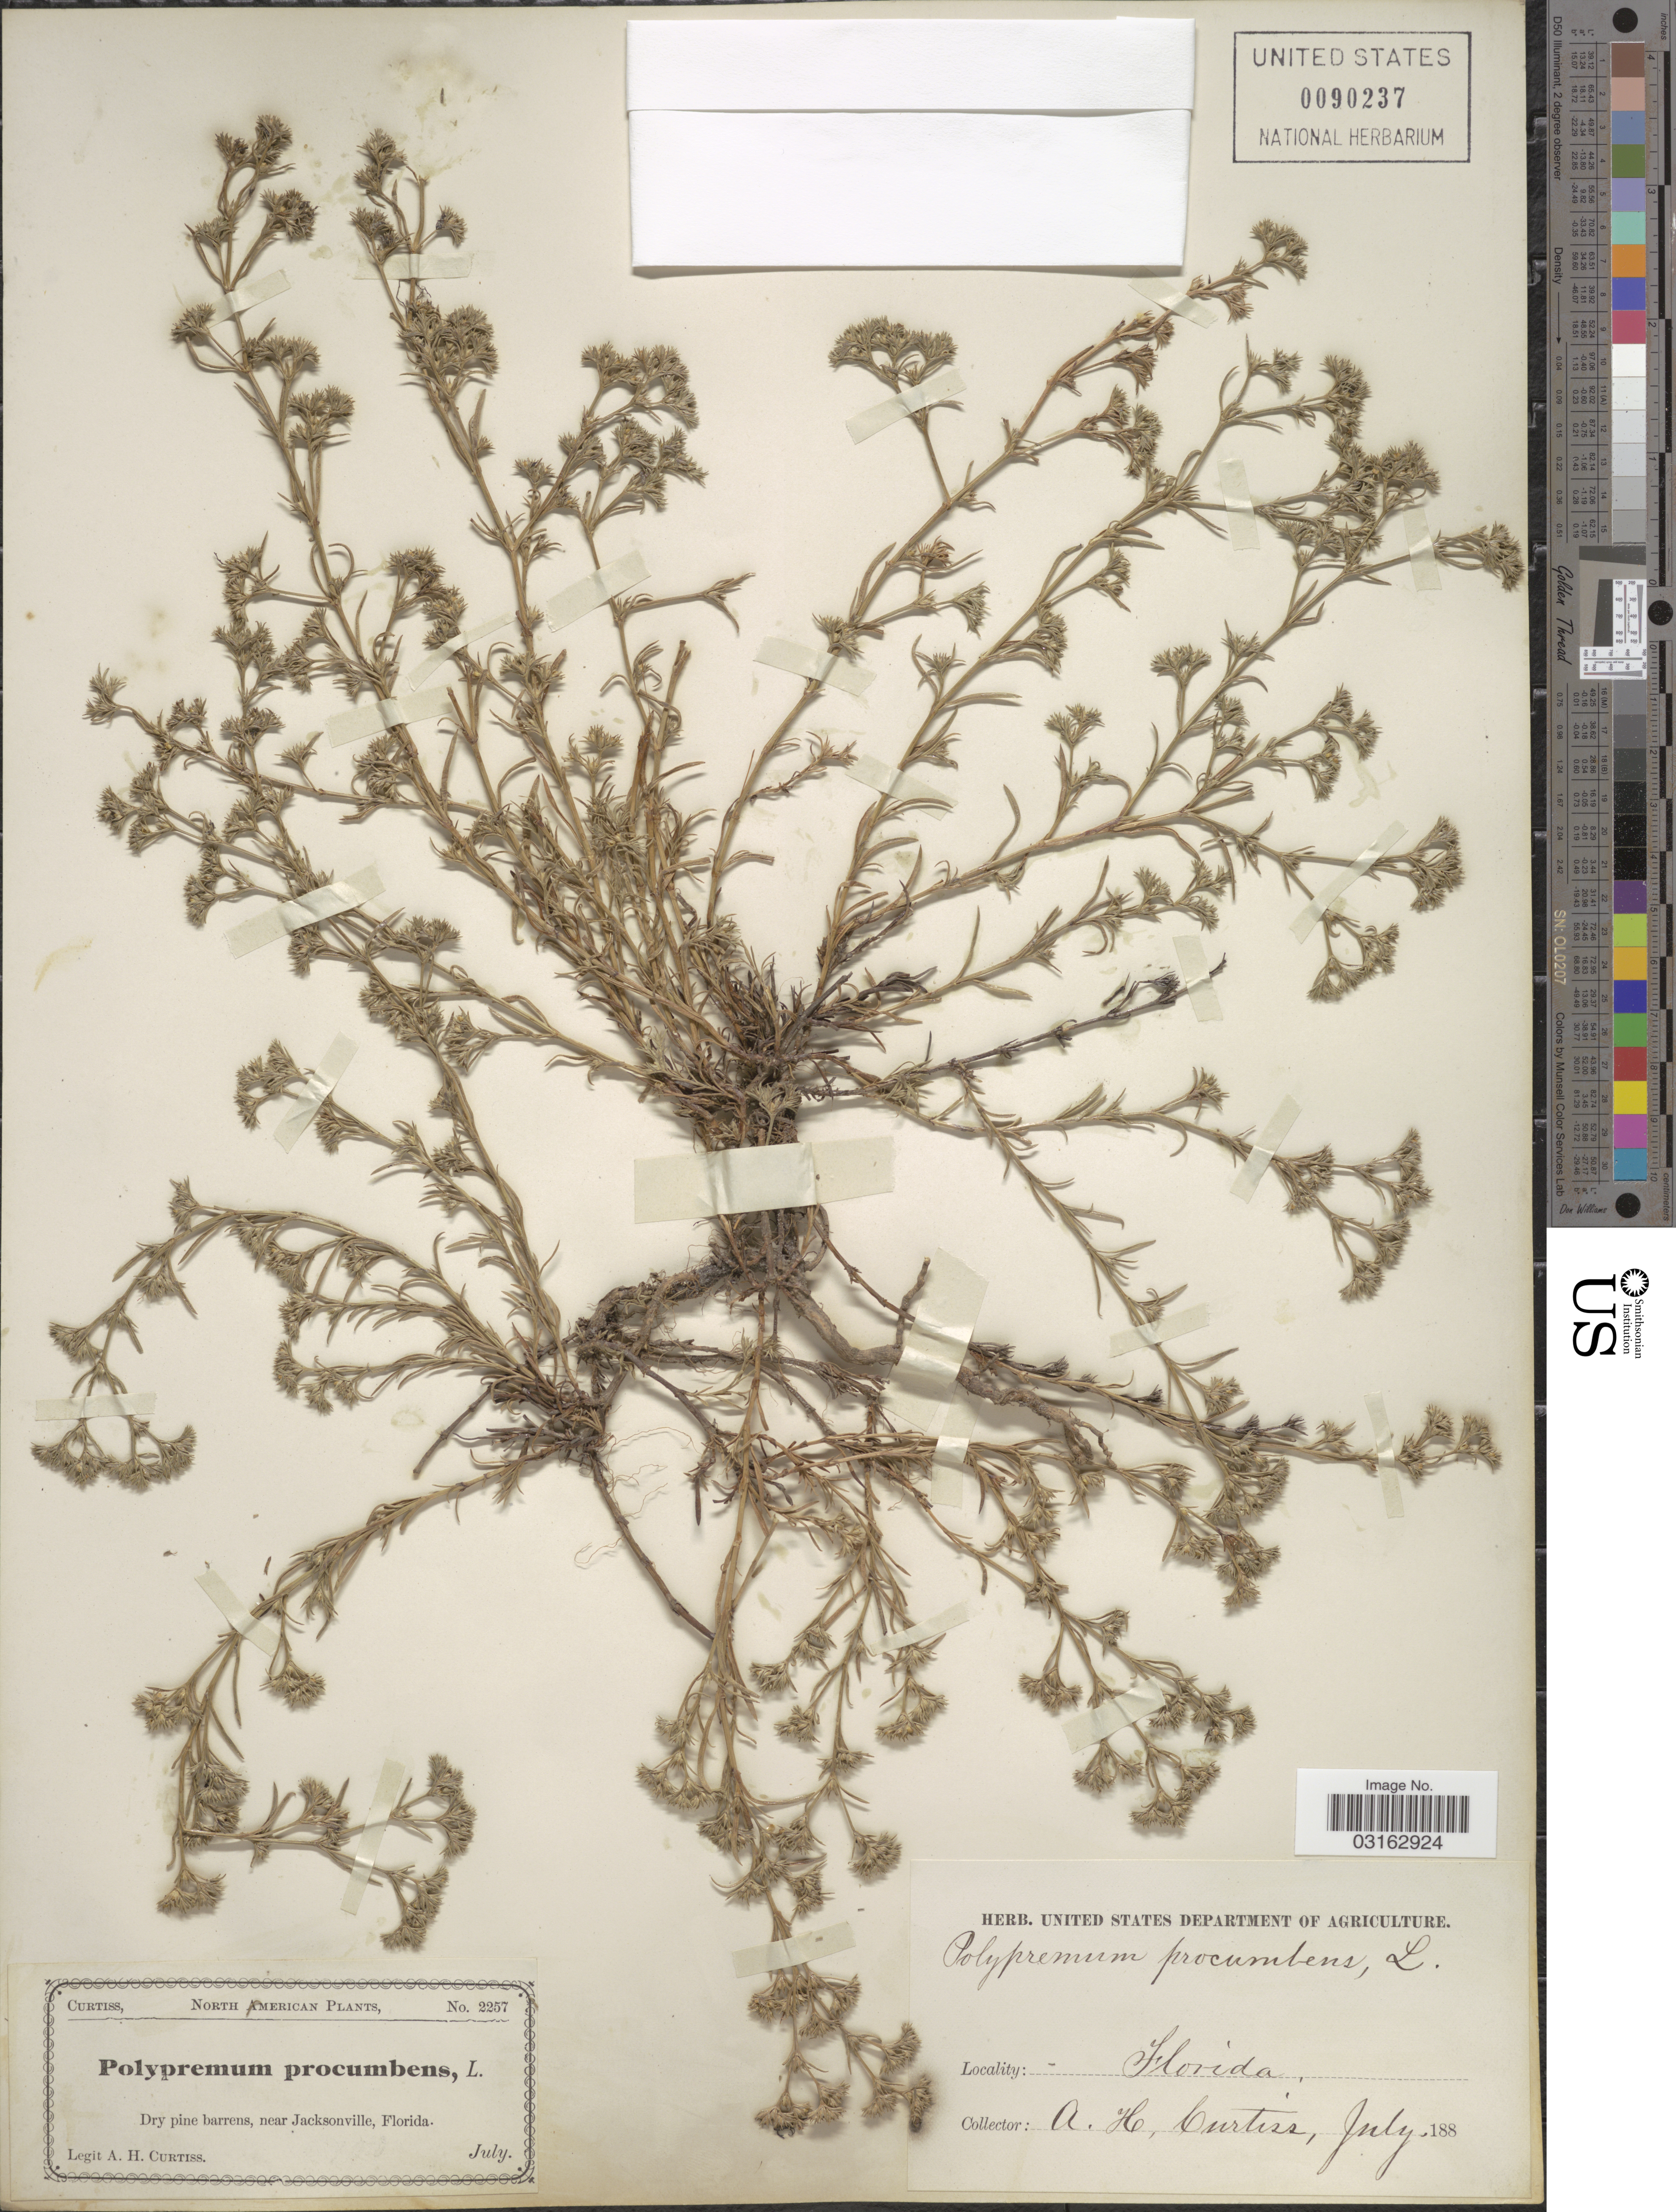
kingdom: Plantae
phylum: Tracheophyta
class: Magnoliopsida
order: Lamiales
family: Tetrachondraceae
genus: Polypremum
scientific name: Polypremum procumbens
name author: L.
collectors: A. H. Curtiss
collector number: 2257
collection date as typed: July 188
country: United States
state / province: Florida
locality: Dry pine barrens, near Jacksonville.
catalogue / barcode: US 90237